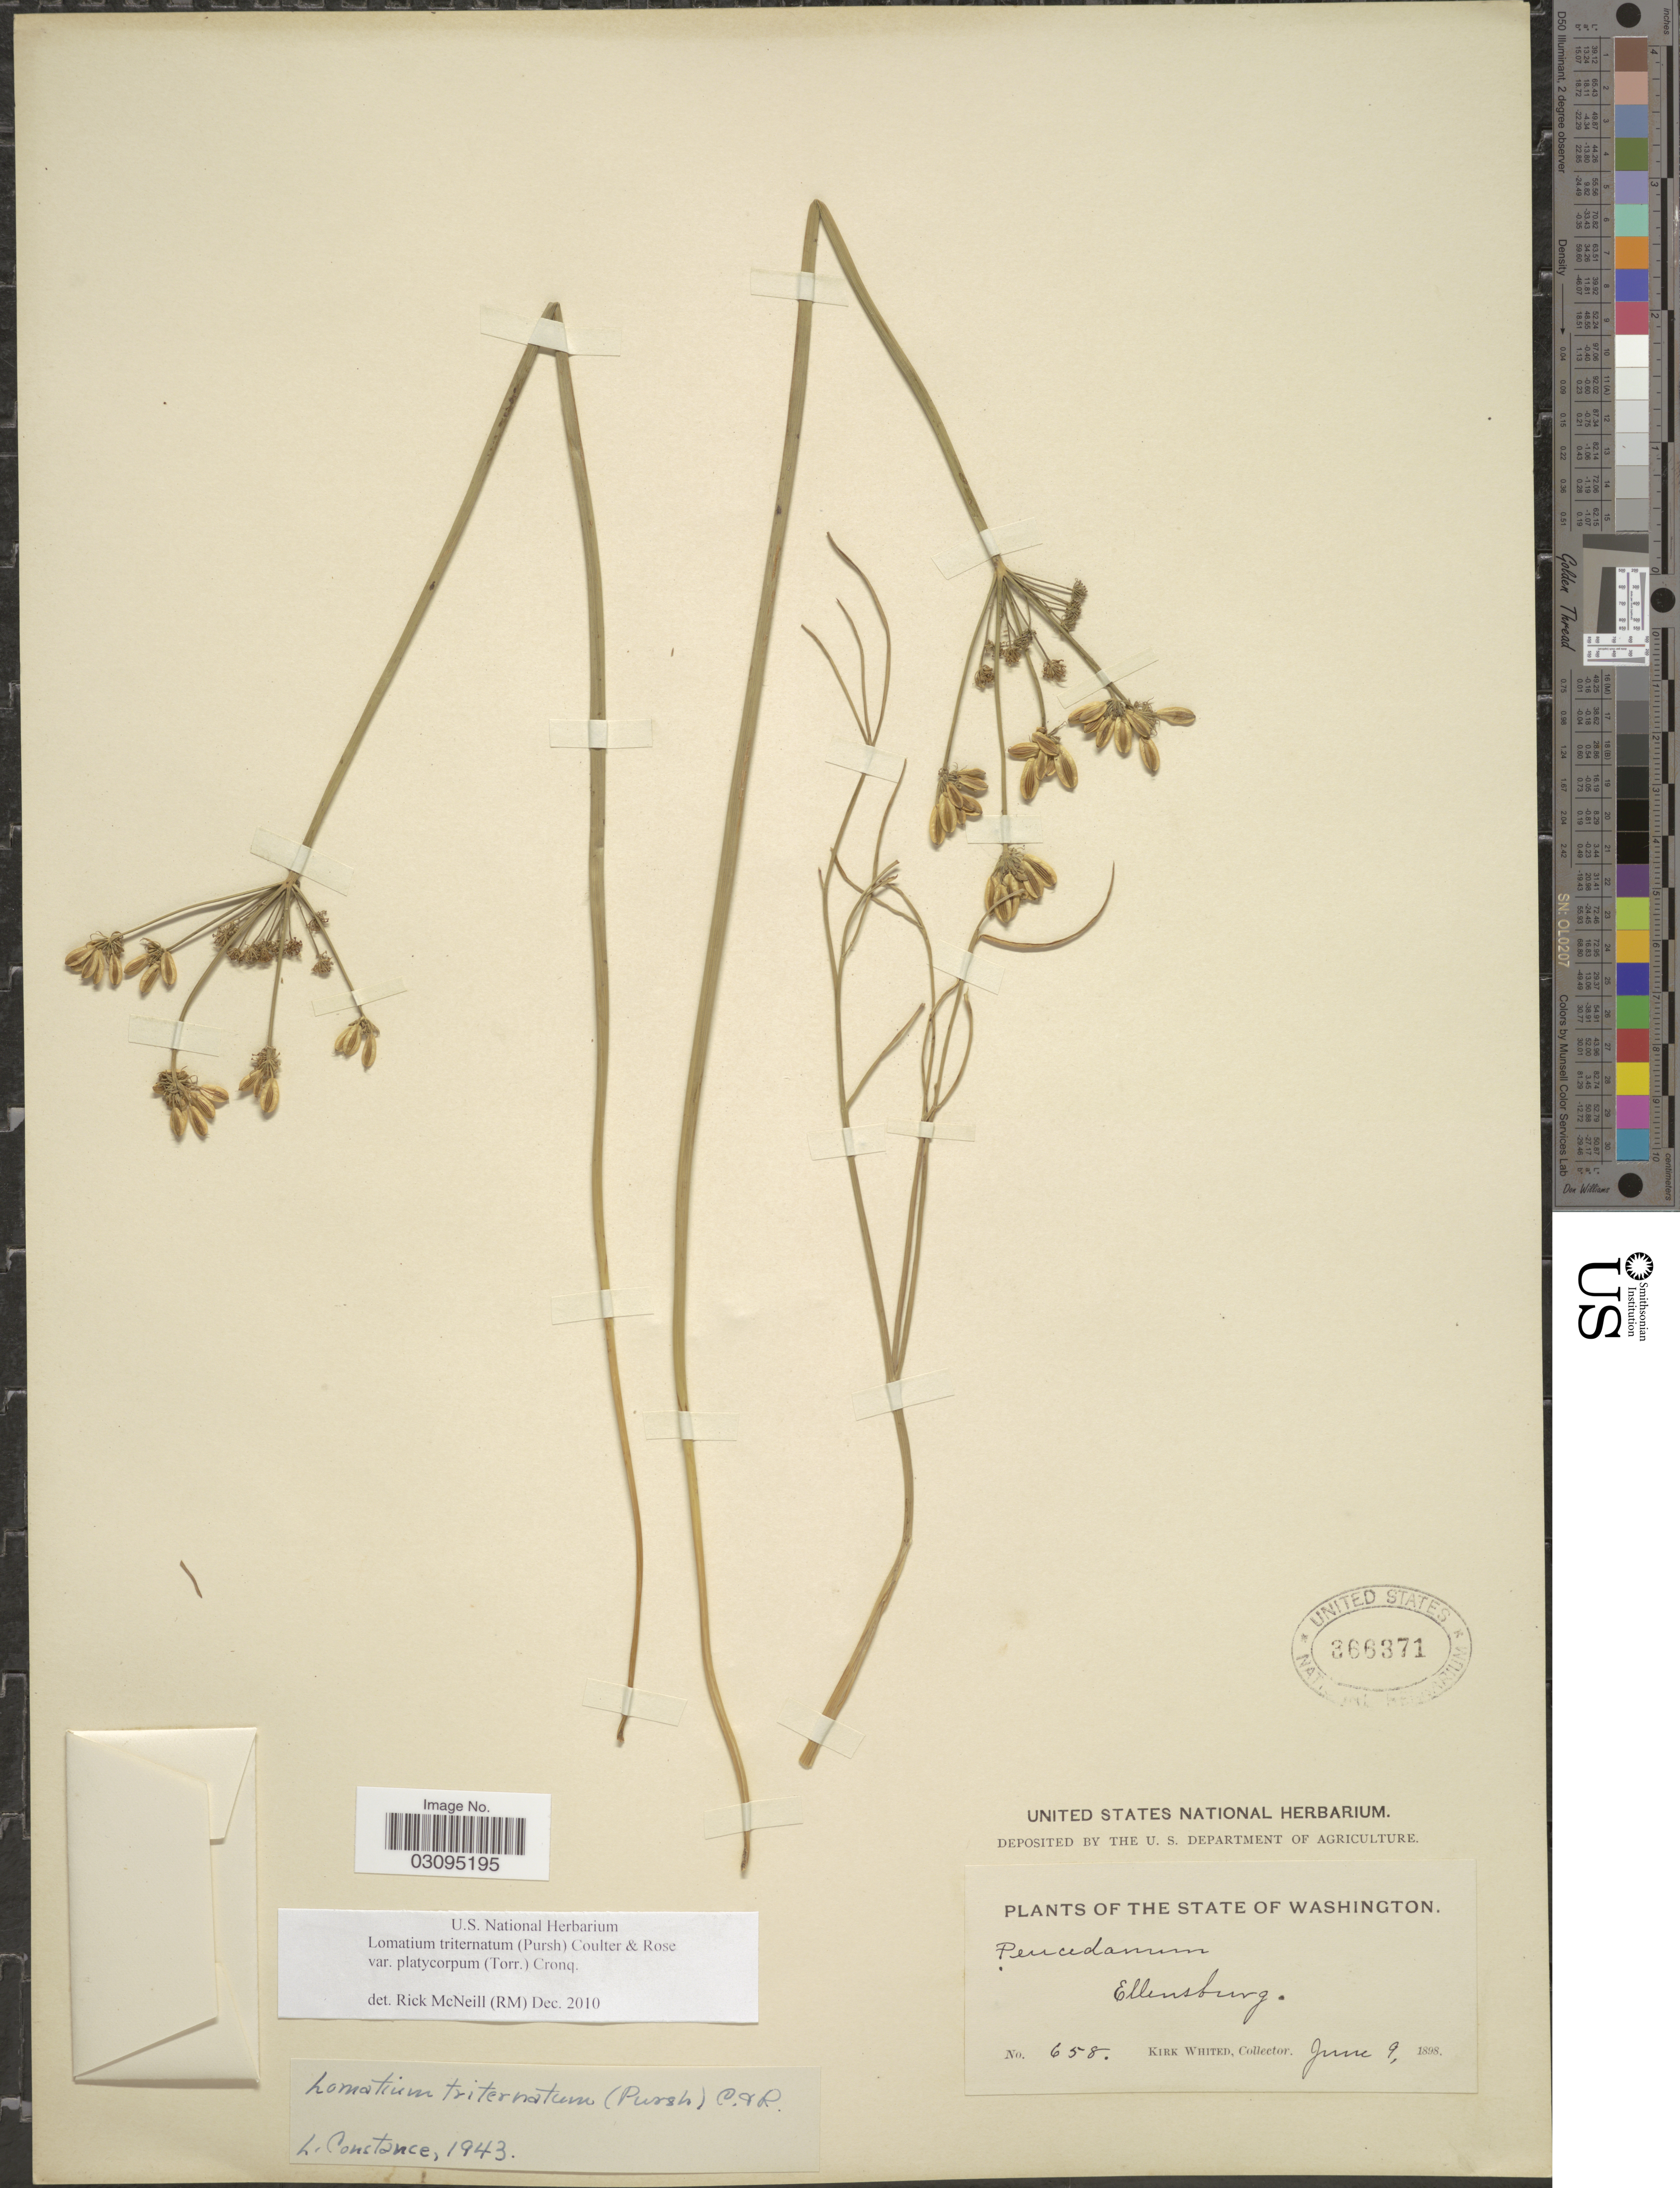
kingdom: Plantae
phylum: Tracheophyta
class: Magnoliopsida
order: Apiales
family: Apiaceae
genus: Lomatium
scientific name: Lomatium triternatum var. platycarpum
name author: (Torr.) B. Boivin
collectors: K. Whited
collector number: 658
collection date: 1898-06-09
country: United States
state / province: Washington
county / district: Kittitas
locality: Ellensburg.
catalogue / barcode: US 366371